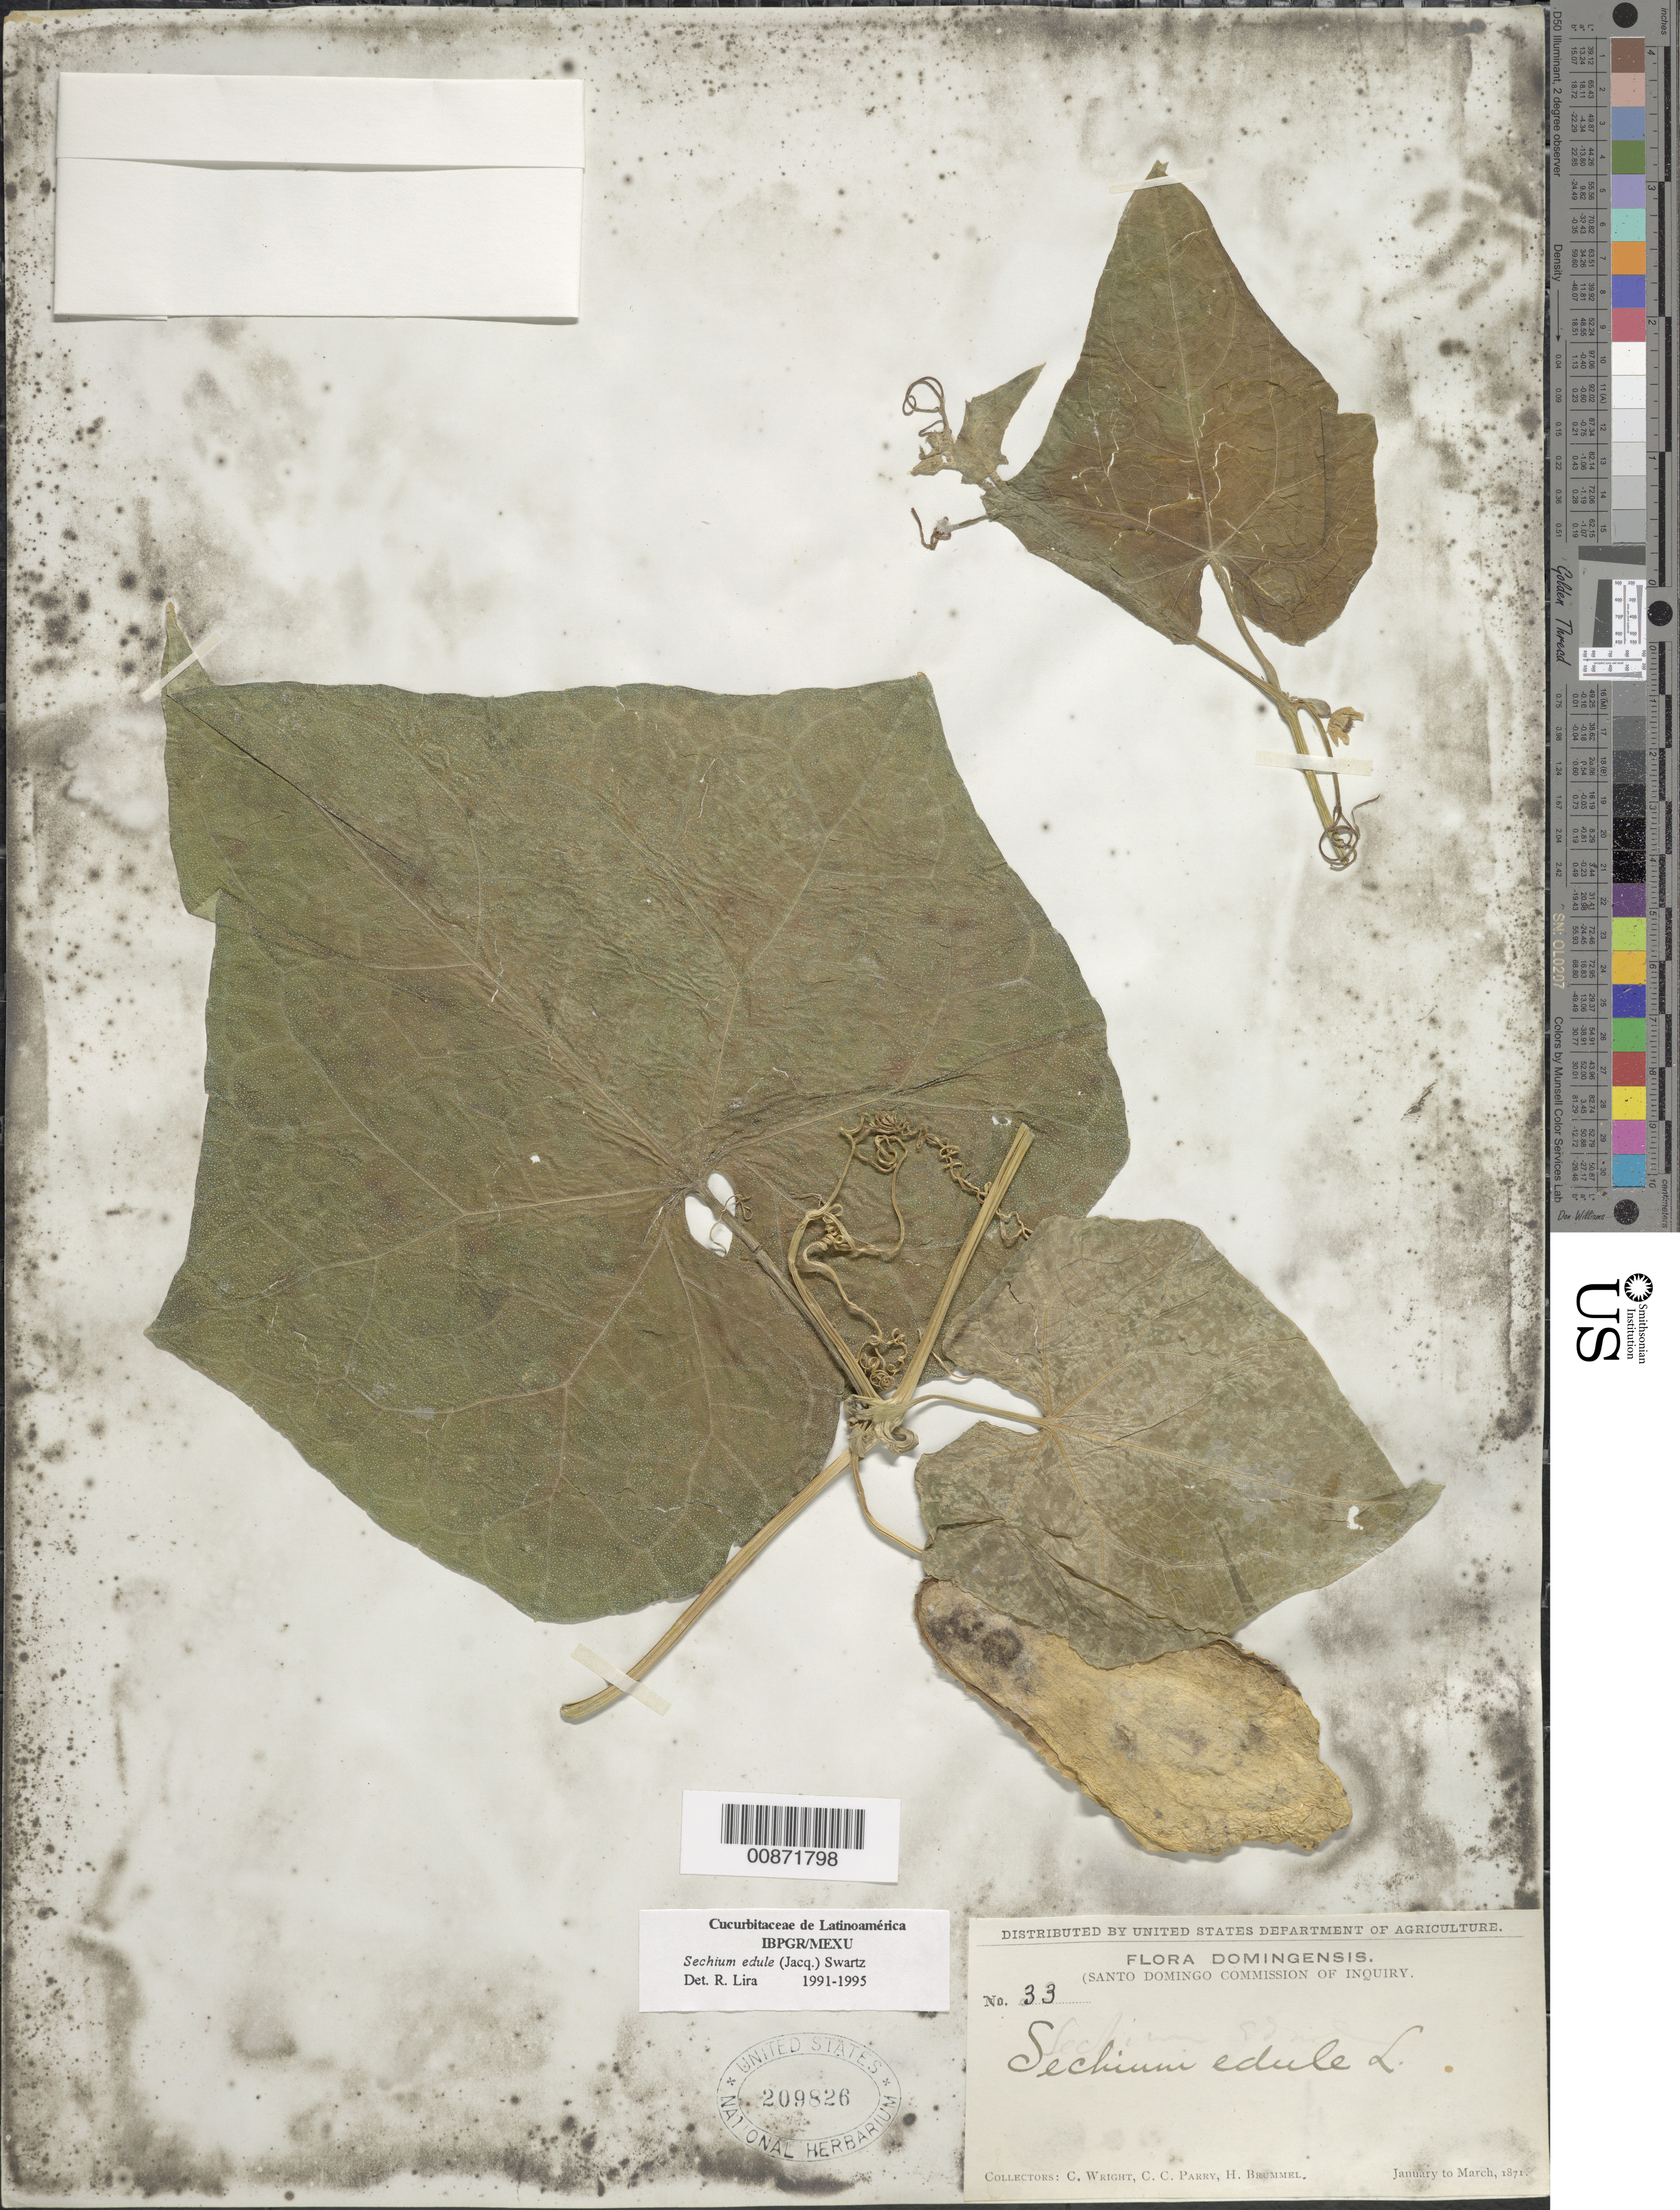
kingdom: Plantae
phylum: Tracheophyta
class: Magnoliopsida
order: Cucurbitales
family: Cucurbitaceae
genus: Sicyos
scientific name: Sicyos edulis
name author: Jacq.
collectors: C. Wright, C. C. Parry & H. Brummel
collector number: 33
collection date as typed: Jan 1871 to -- Mar 1871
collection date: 1871-01/1871-03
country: Dominican Republic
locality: Santo Domingo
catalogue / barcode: US 209826